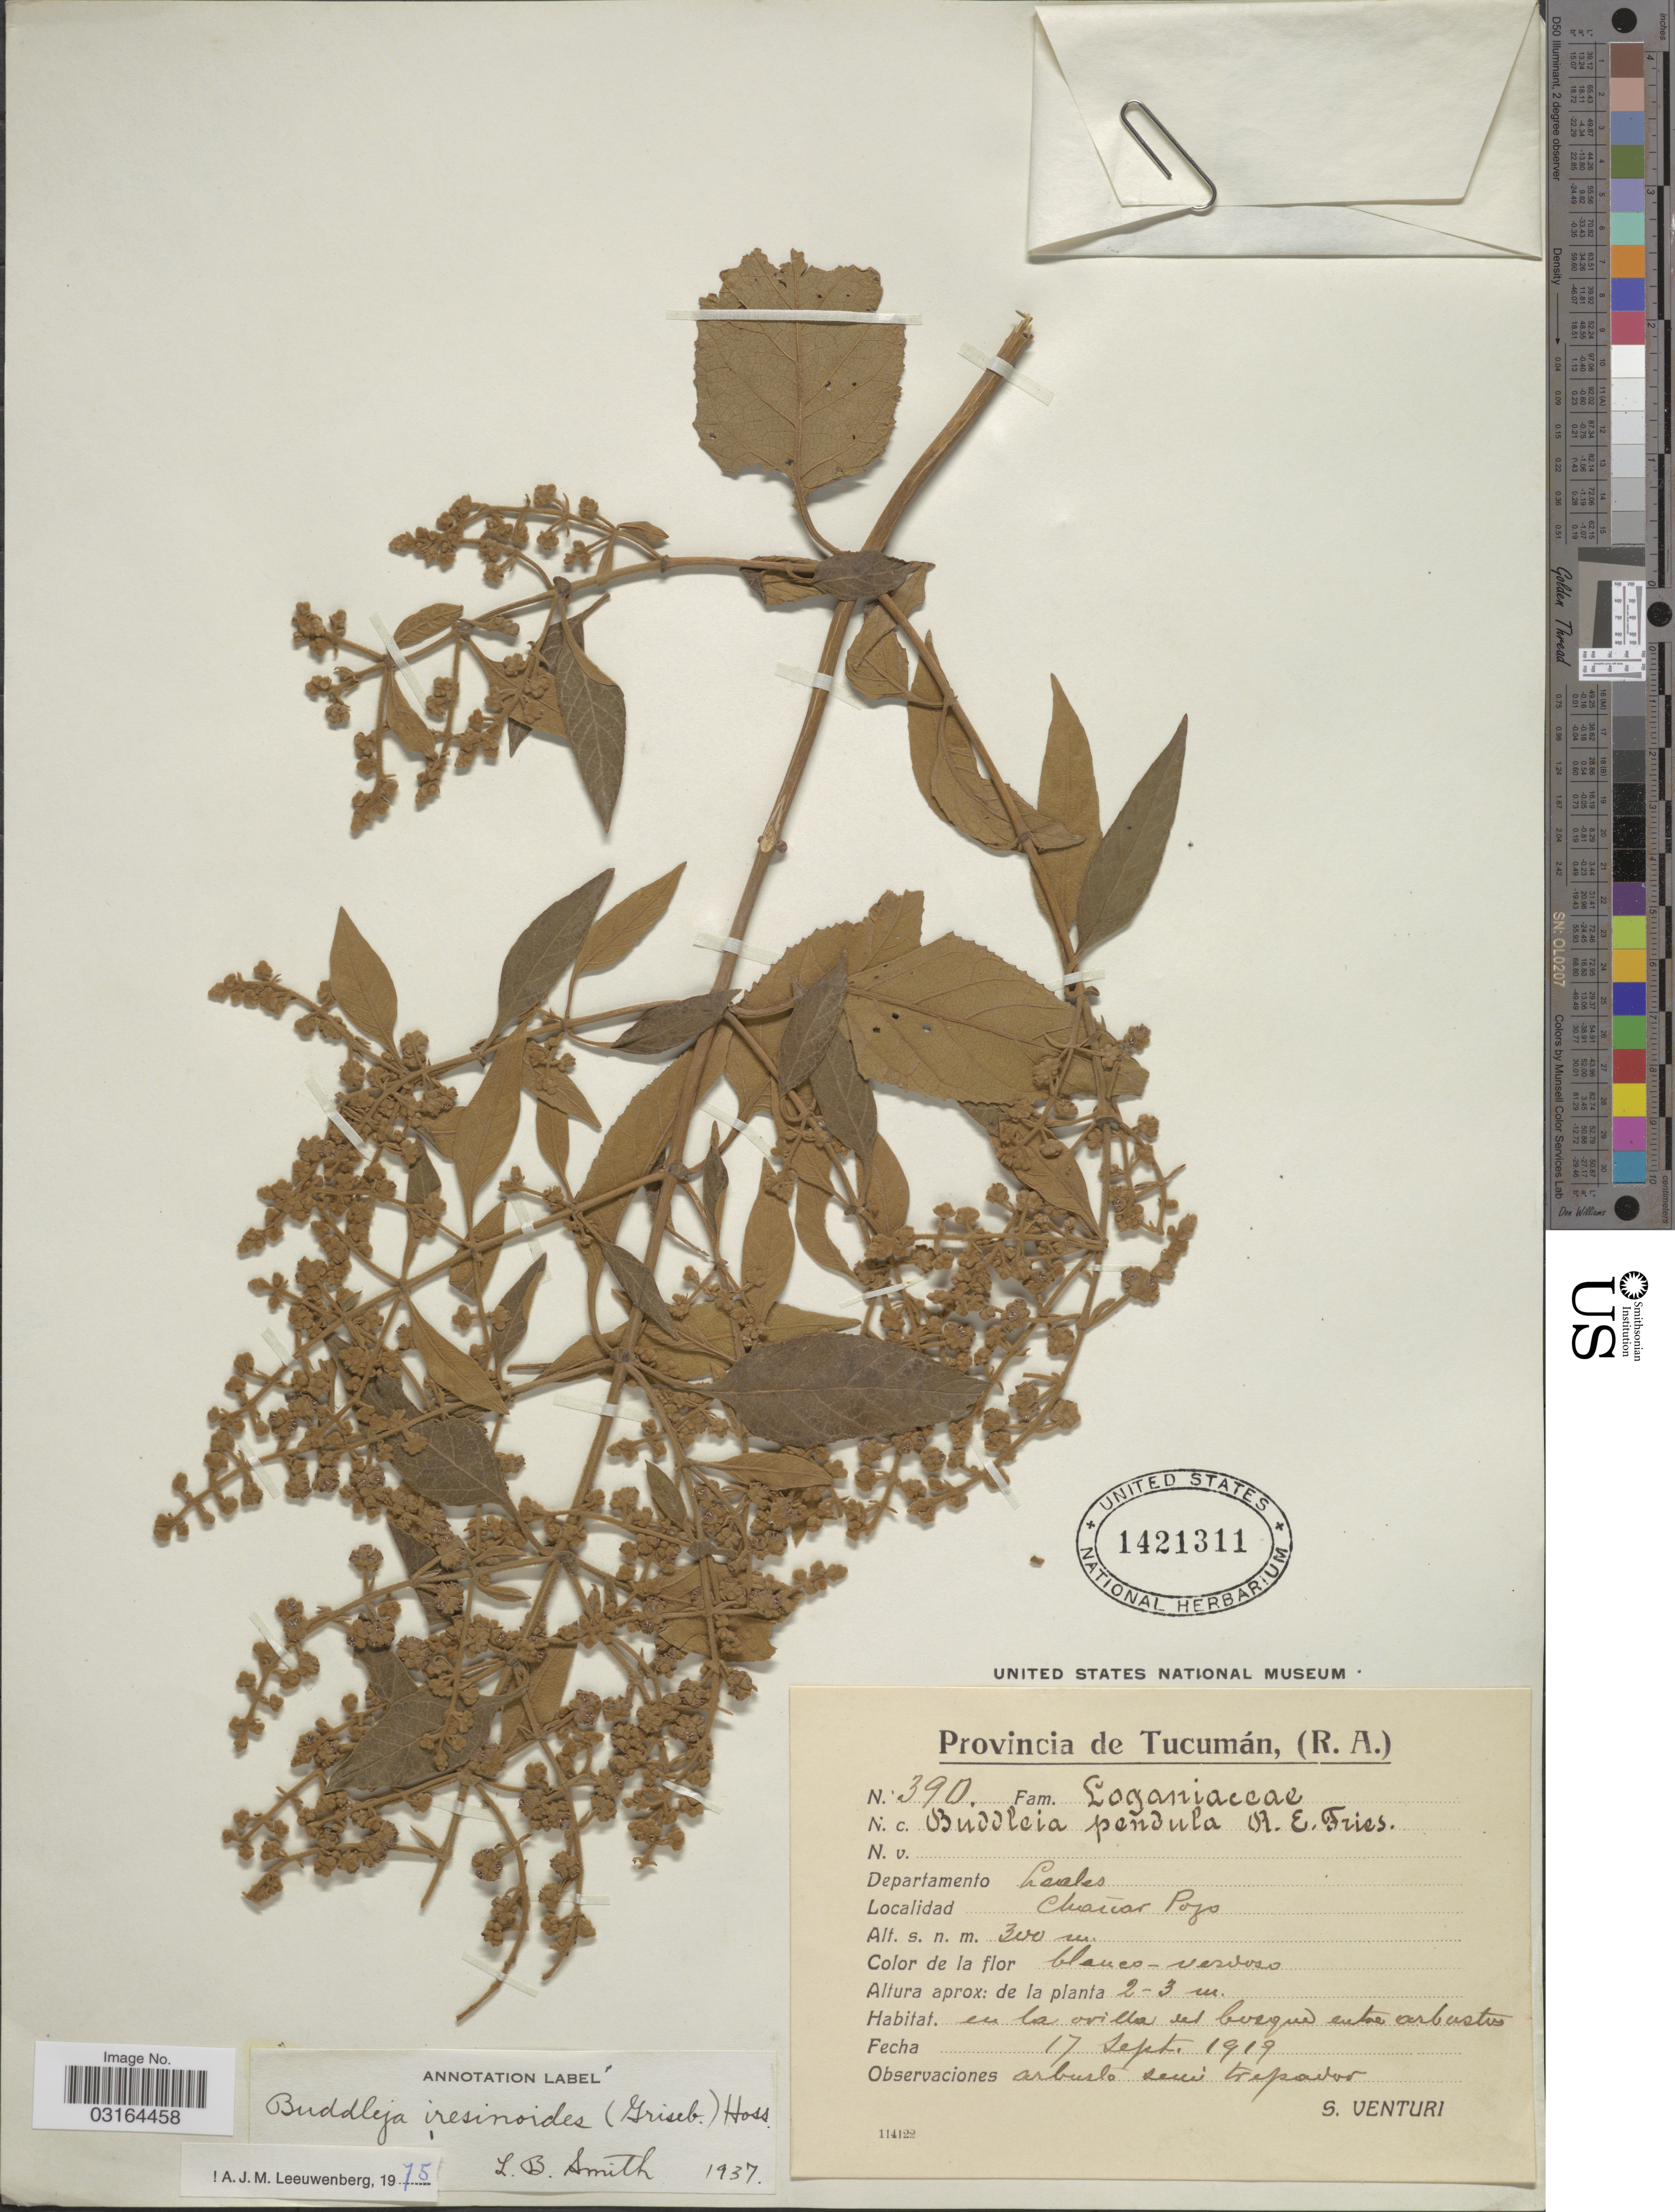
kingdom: Plantae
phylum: Tracheophyta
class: Magnoliopsida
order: Lamiales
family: Scrophulariaceae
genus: Buddleja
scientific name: Buddleja iresinoides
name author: (Griseb.) Hoss.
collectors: S. Venturi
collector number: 390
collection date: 1919-09-17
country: Argentina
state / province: Tucuman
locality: Provincia de Tucumán. Departamento Leales Chañar Pozo.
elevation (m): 300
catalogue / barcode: US 1421311